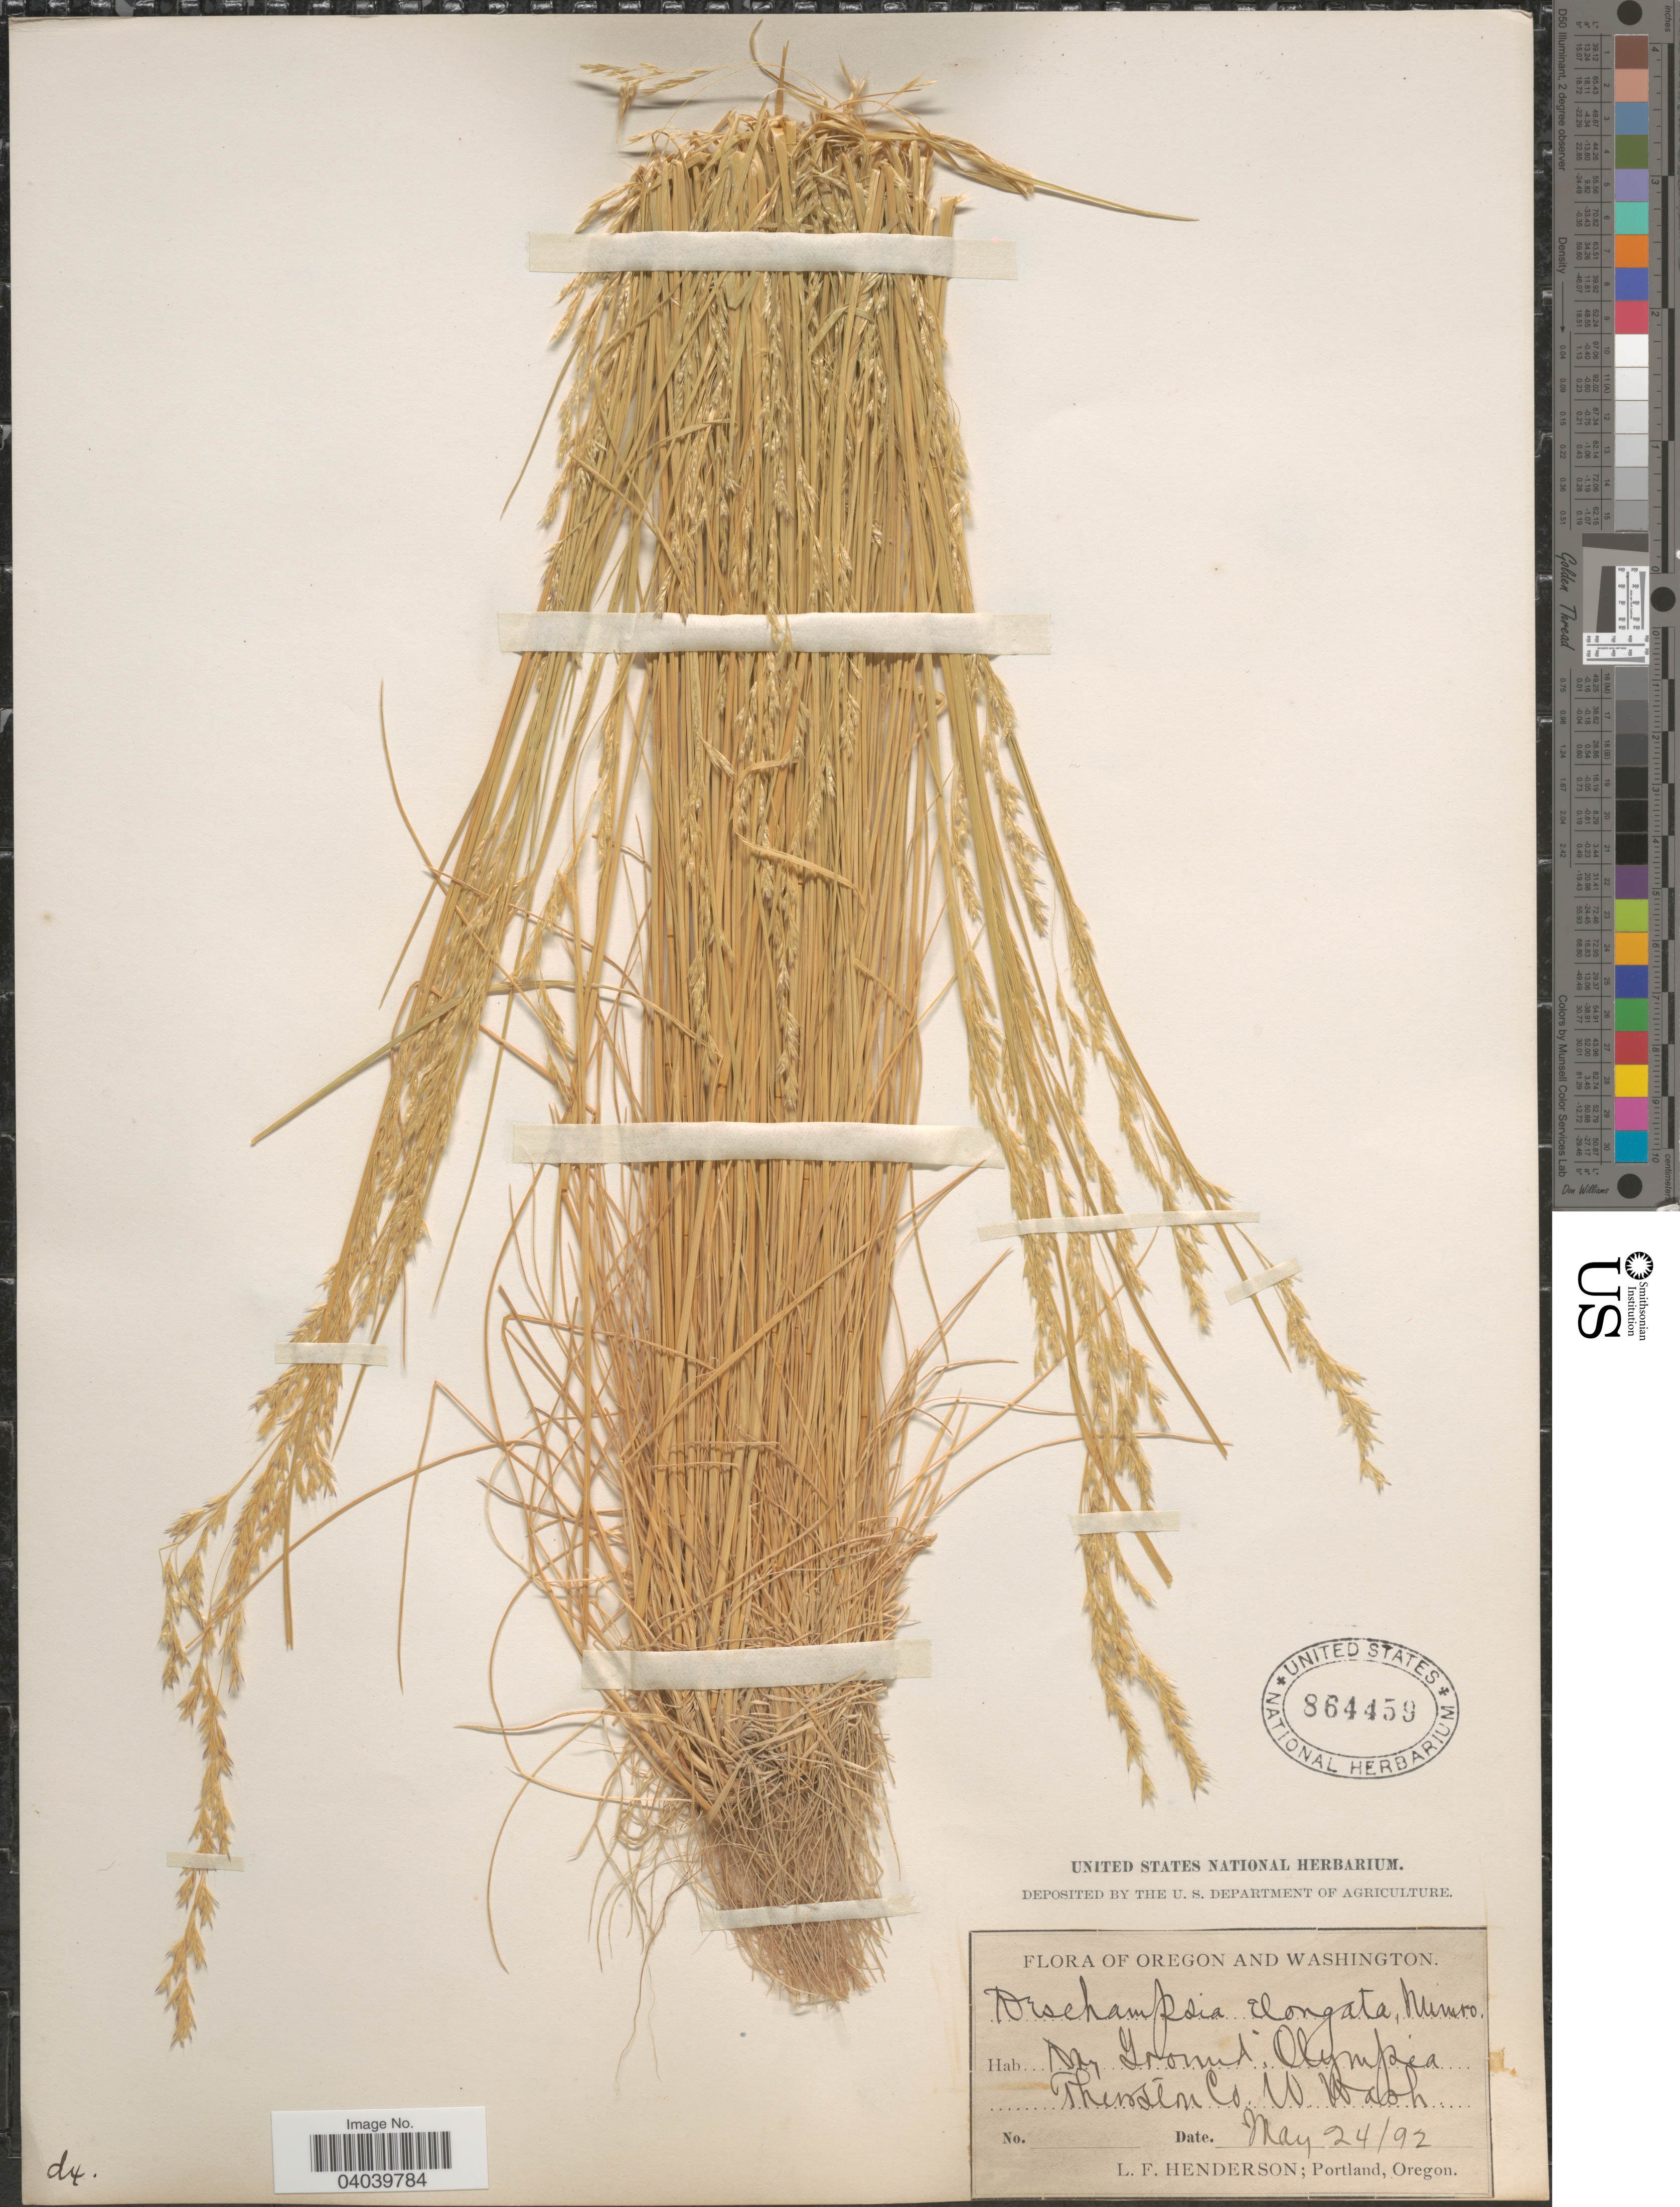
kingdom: Plantae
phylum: Tracheophyta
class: Liliopsida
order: Poales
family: Poaceae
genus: Deschampsia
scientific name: Deschampsia elongata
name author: (Hook.) Munro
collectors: L. Henderson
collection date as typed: Transcribed d/m/y: 24/5/92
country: United States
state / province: Washington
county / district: Thurston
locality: Dry ground; Olympia Thurston Co. W. Wash.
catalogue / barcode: US 864459